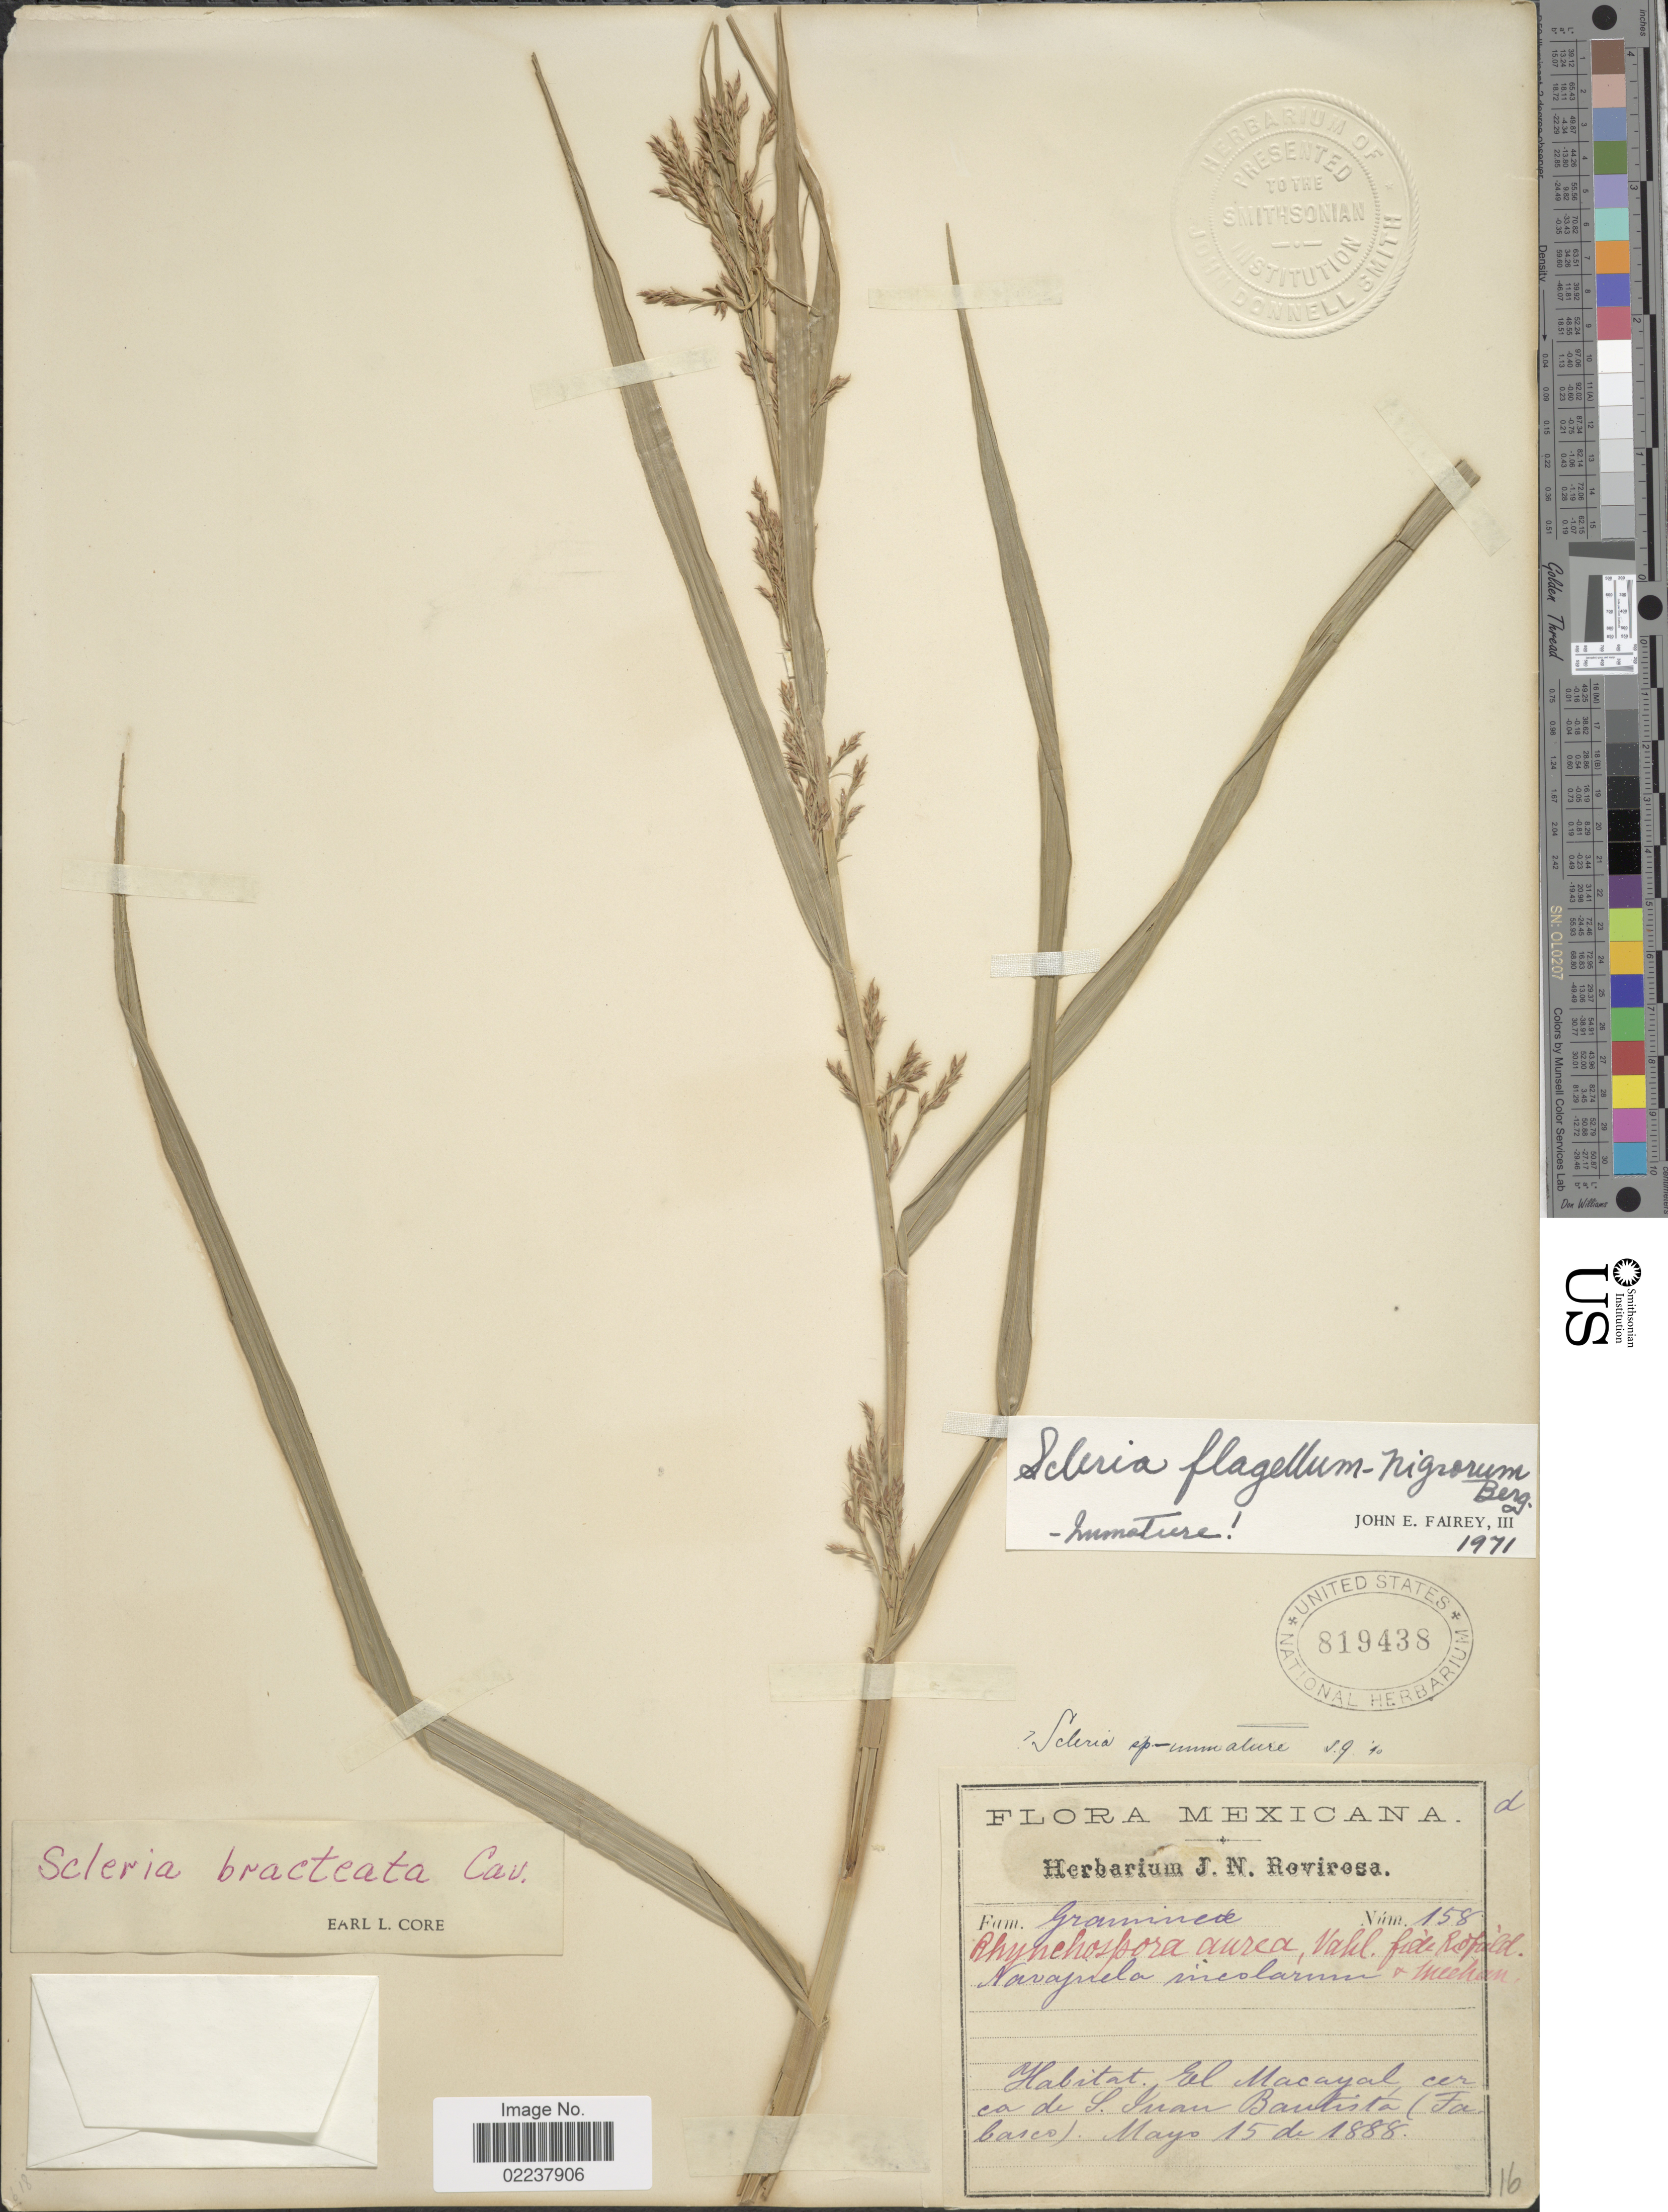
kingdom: Plantae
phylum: Tracheophyta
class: Liliopsida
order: Poales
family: Cyperaceae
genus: Scleria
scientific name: Scleria flagellum-nigrorum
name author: P.J. Bergius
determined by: Fairey, J. E.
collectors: ex herb. J. N. Rovirosa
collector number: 16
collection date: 1888-05-15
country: Mexico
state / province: Tabasco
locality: El Macayal, cerca de S. Juan Bautista (Tabasco)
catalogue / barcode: US 819438